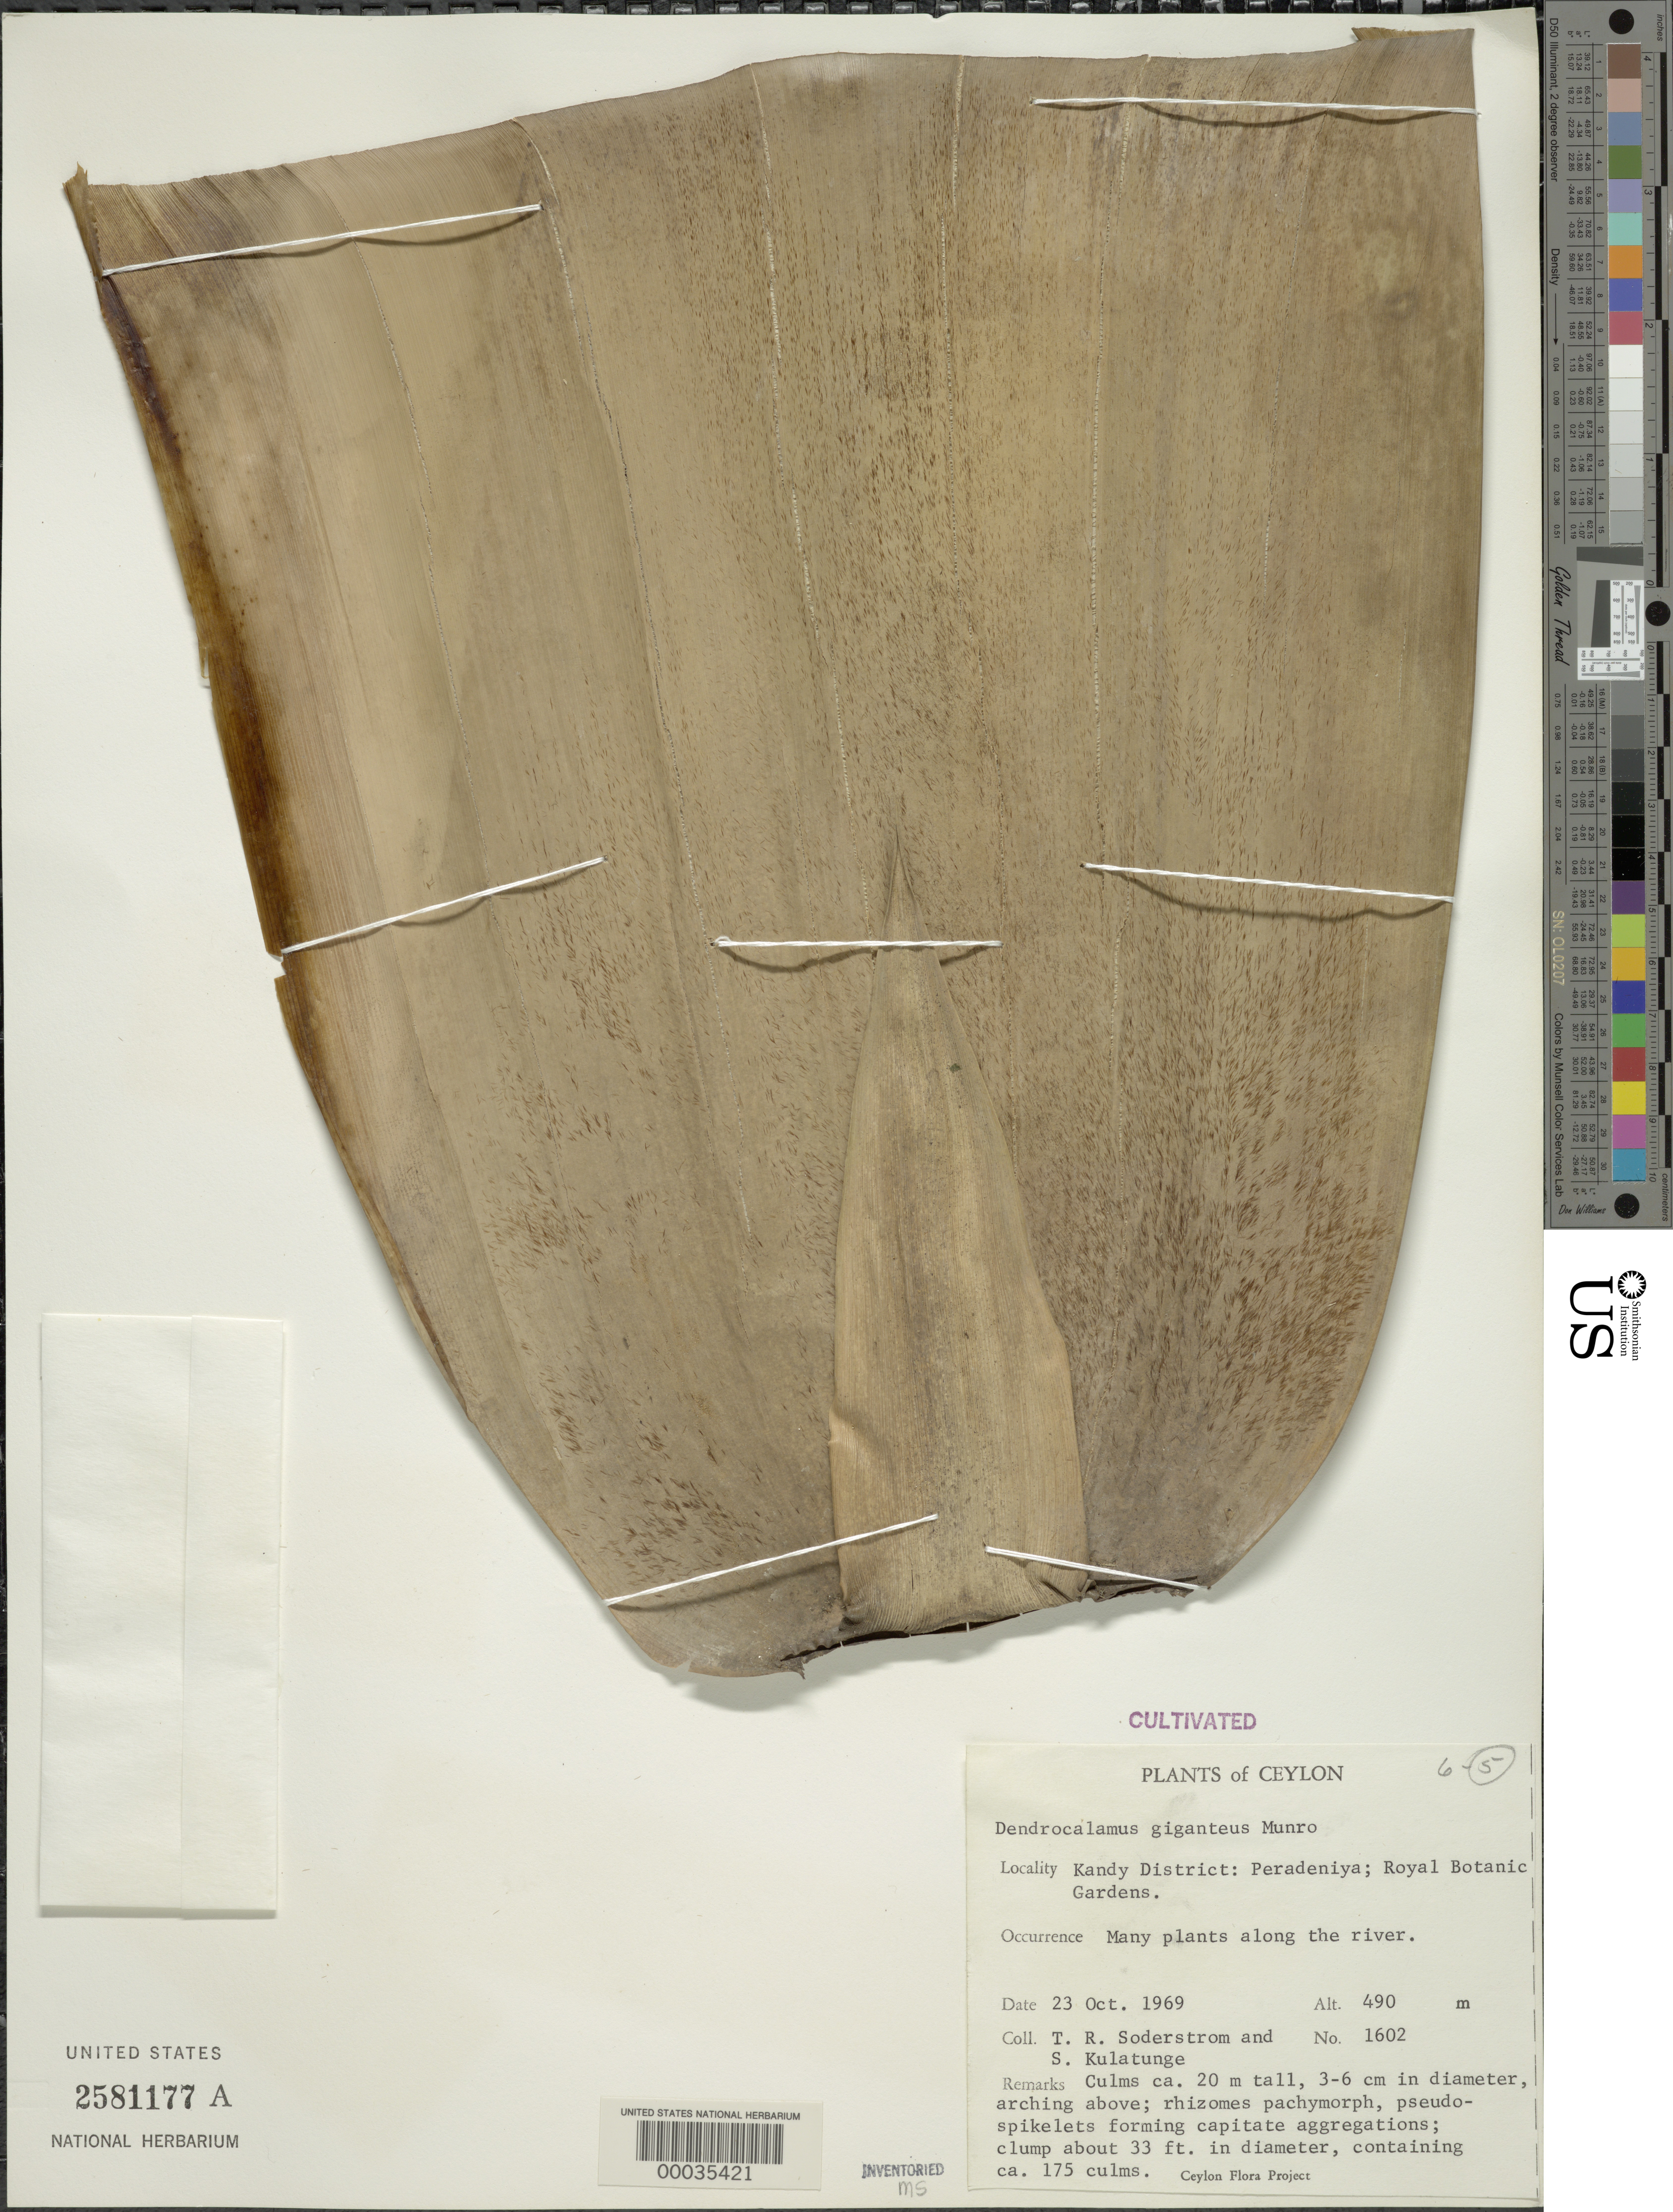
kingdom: Plantae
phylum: Tracheophyta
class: Liliopsida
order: Poales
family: Poaceae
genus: Dendrocalamus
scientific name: Dendrocalamus giganteus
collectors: T. R. Soderstrom & S. Kulatunge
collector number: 1602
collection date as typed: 23 Oct 1969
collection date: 1969-10-23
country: Sri Lanka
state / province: Central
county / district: Kandy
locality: Royal botanic gardens-peradenya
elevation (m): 490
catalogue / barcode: US 2581177A